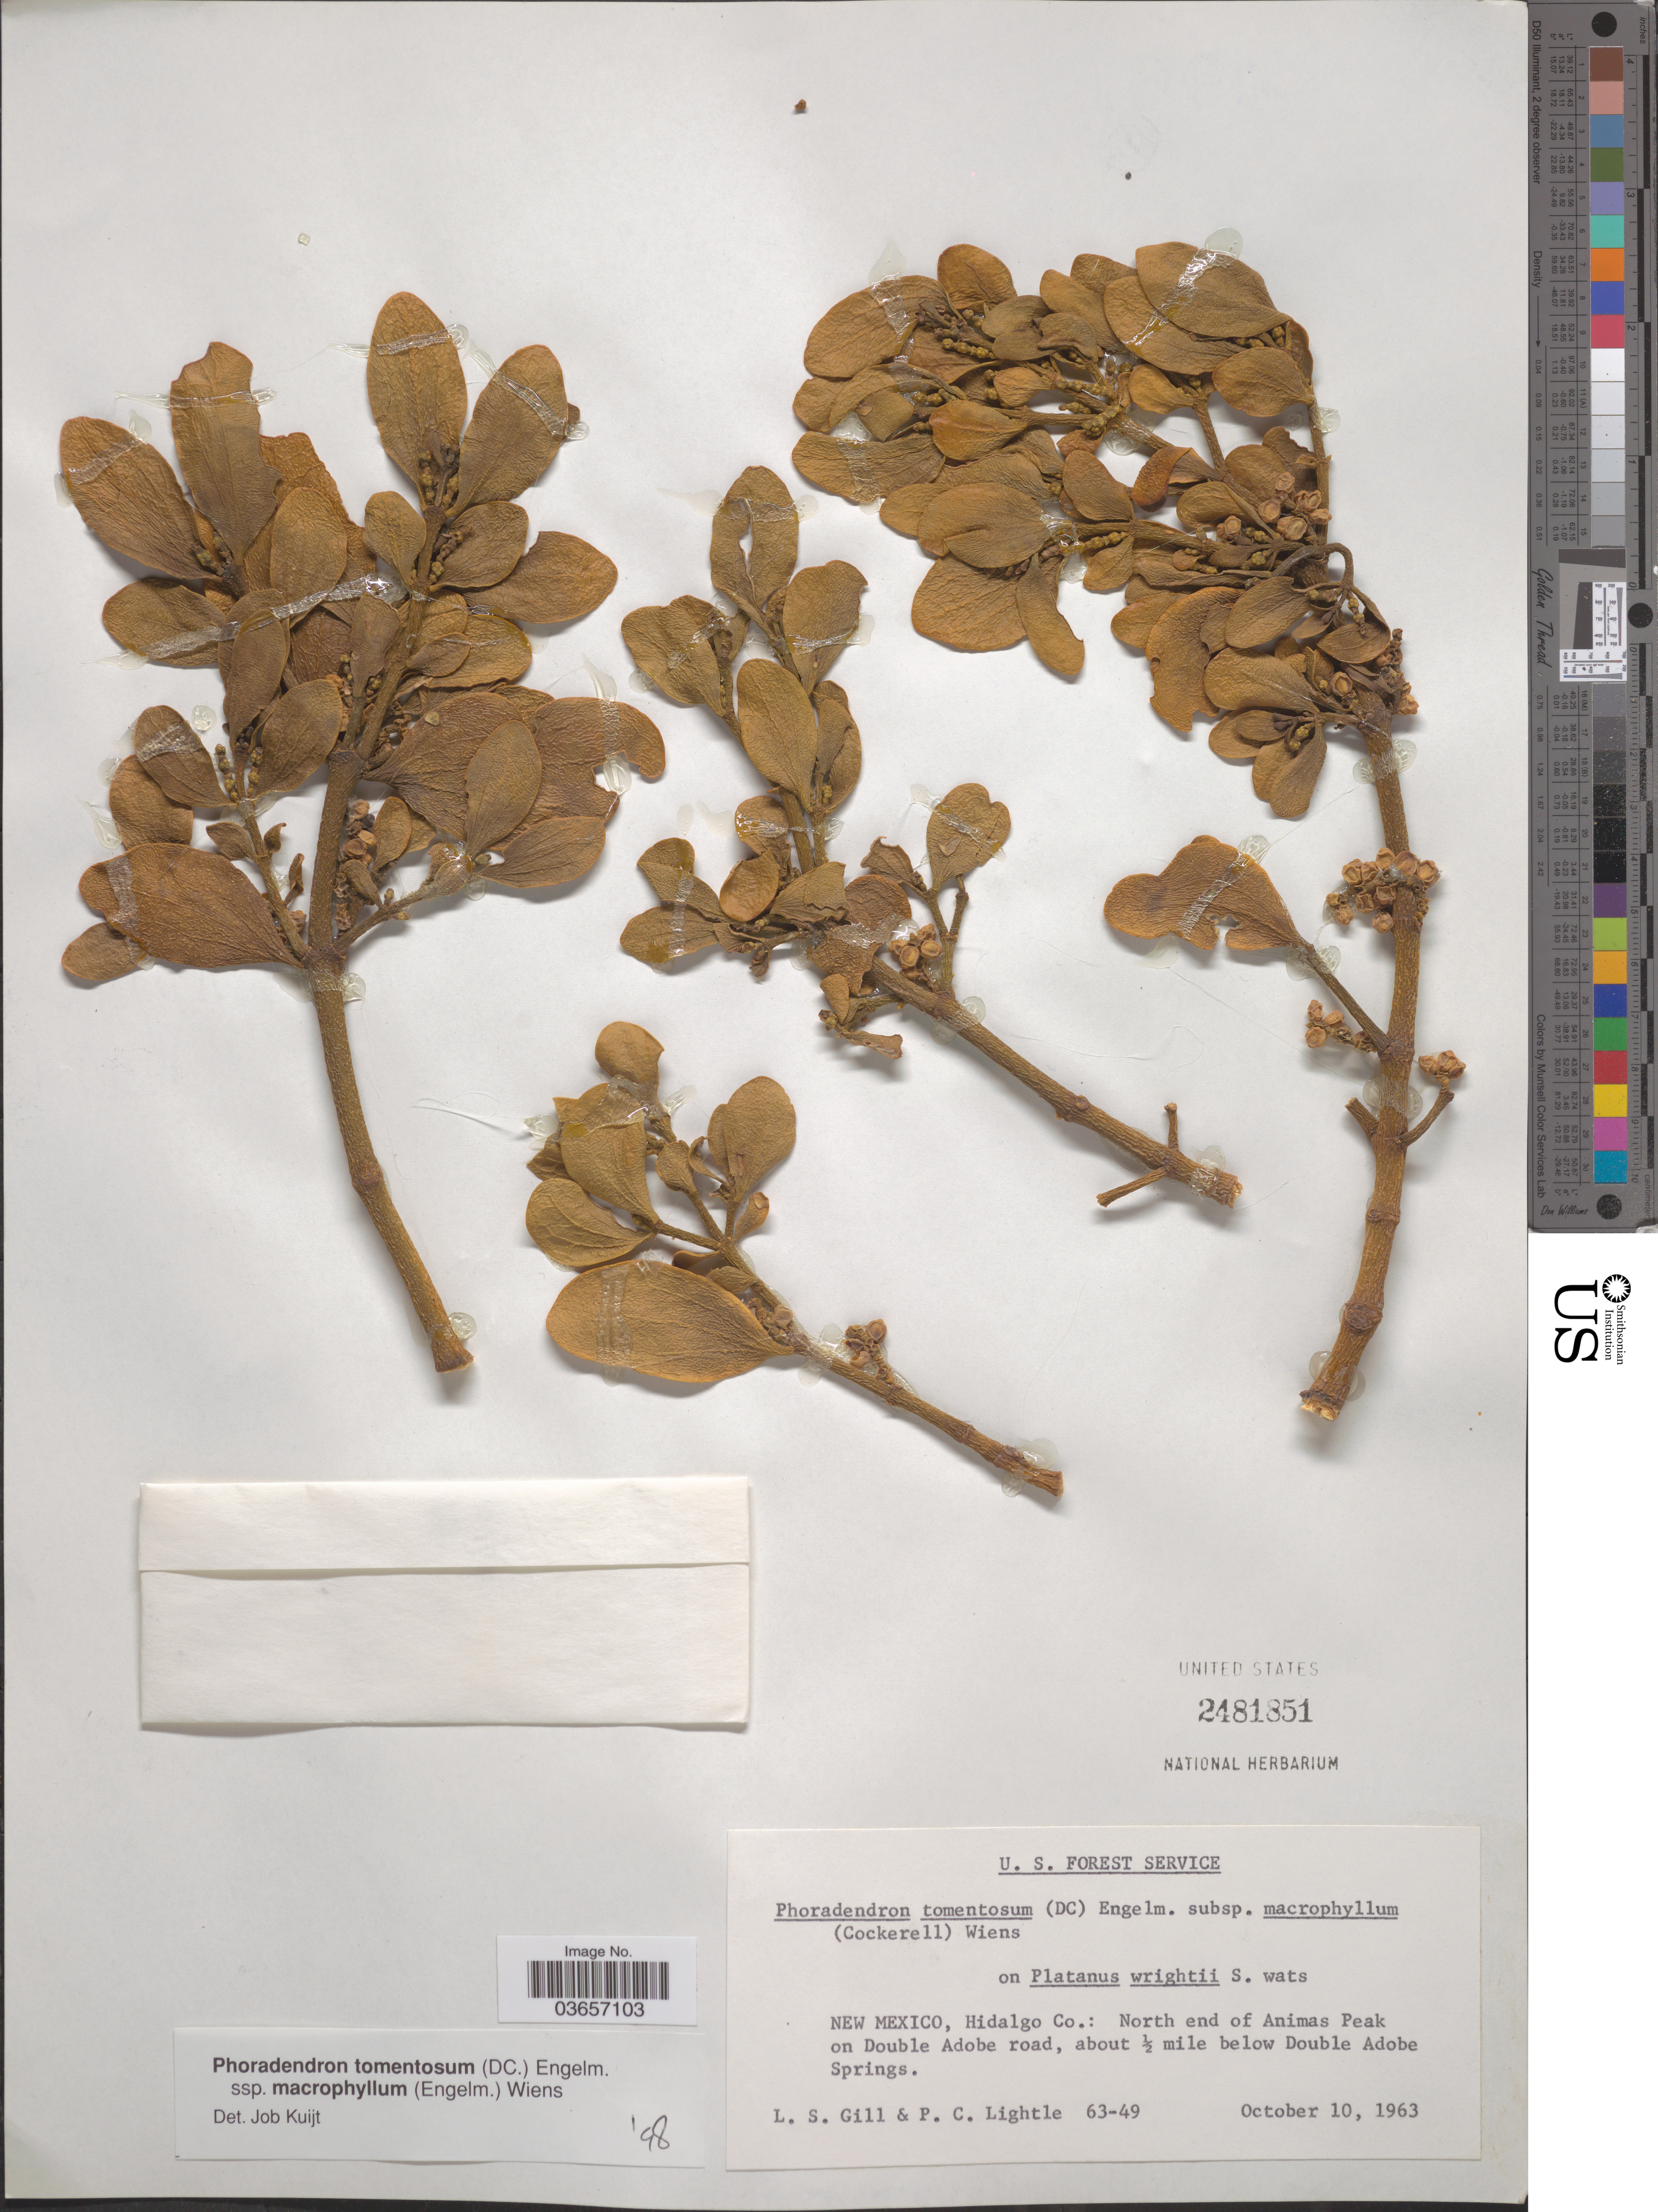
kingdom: Plantae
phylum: Tracheophyta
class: Magnoliopsida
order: Santalales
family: Viscaceae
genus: Phoradendron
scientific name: Phoradendron tomentosum var. macrophyllum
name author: (Engelm.) L.D. Benson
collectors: L. S. Gill & P. Lightle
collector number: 63-49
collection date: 1963-10-10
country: United States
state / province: New Mexico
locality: Hidalgo Co.: North end of Animas Peak on Double Adobe road, about ½ mile below Double Adobe Springs.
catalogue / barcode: US 2481851